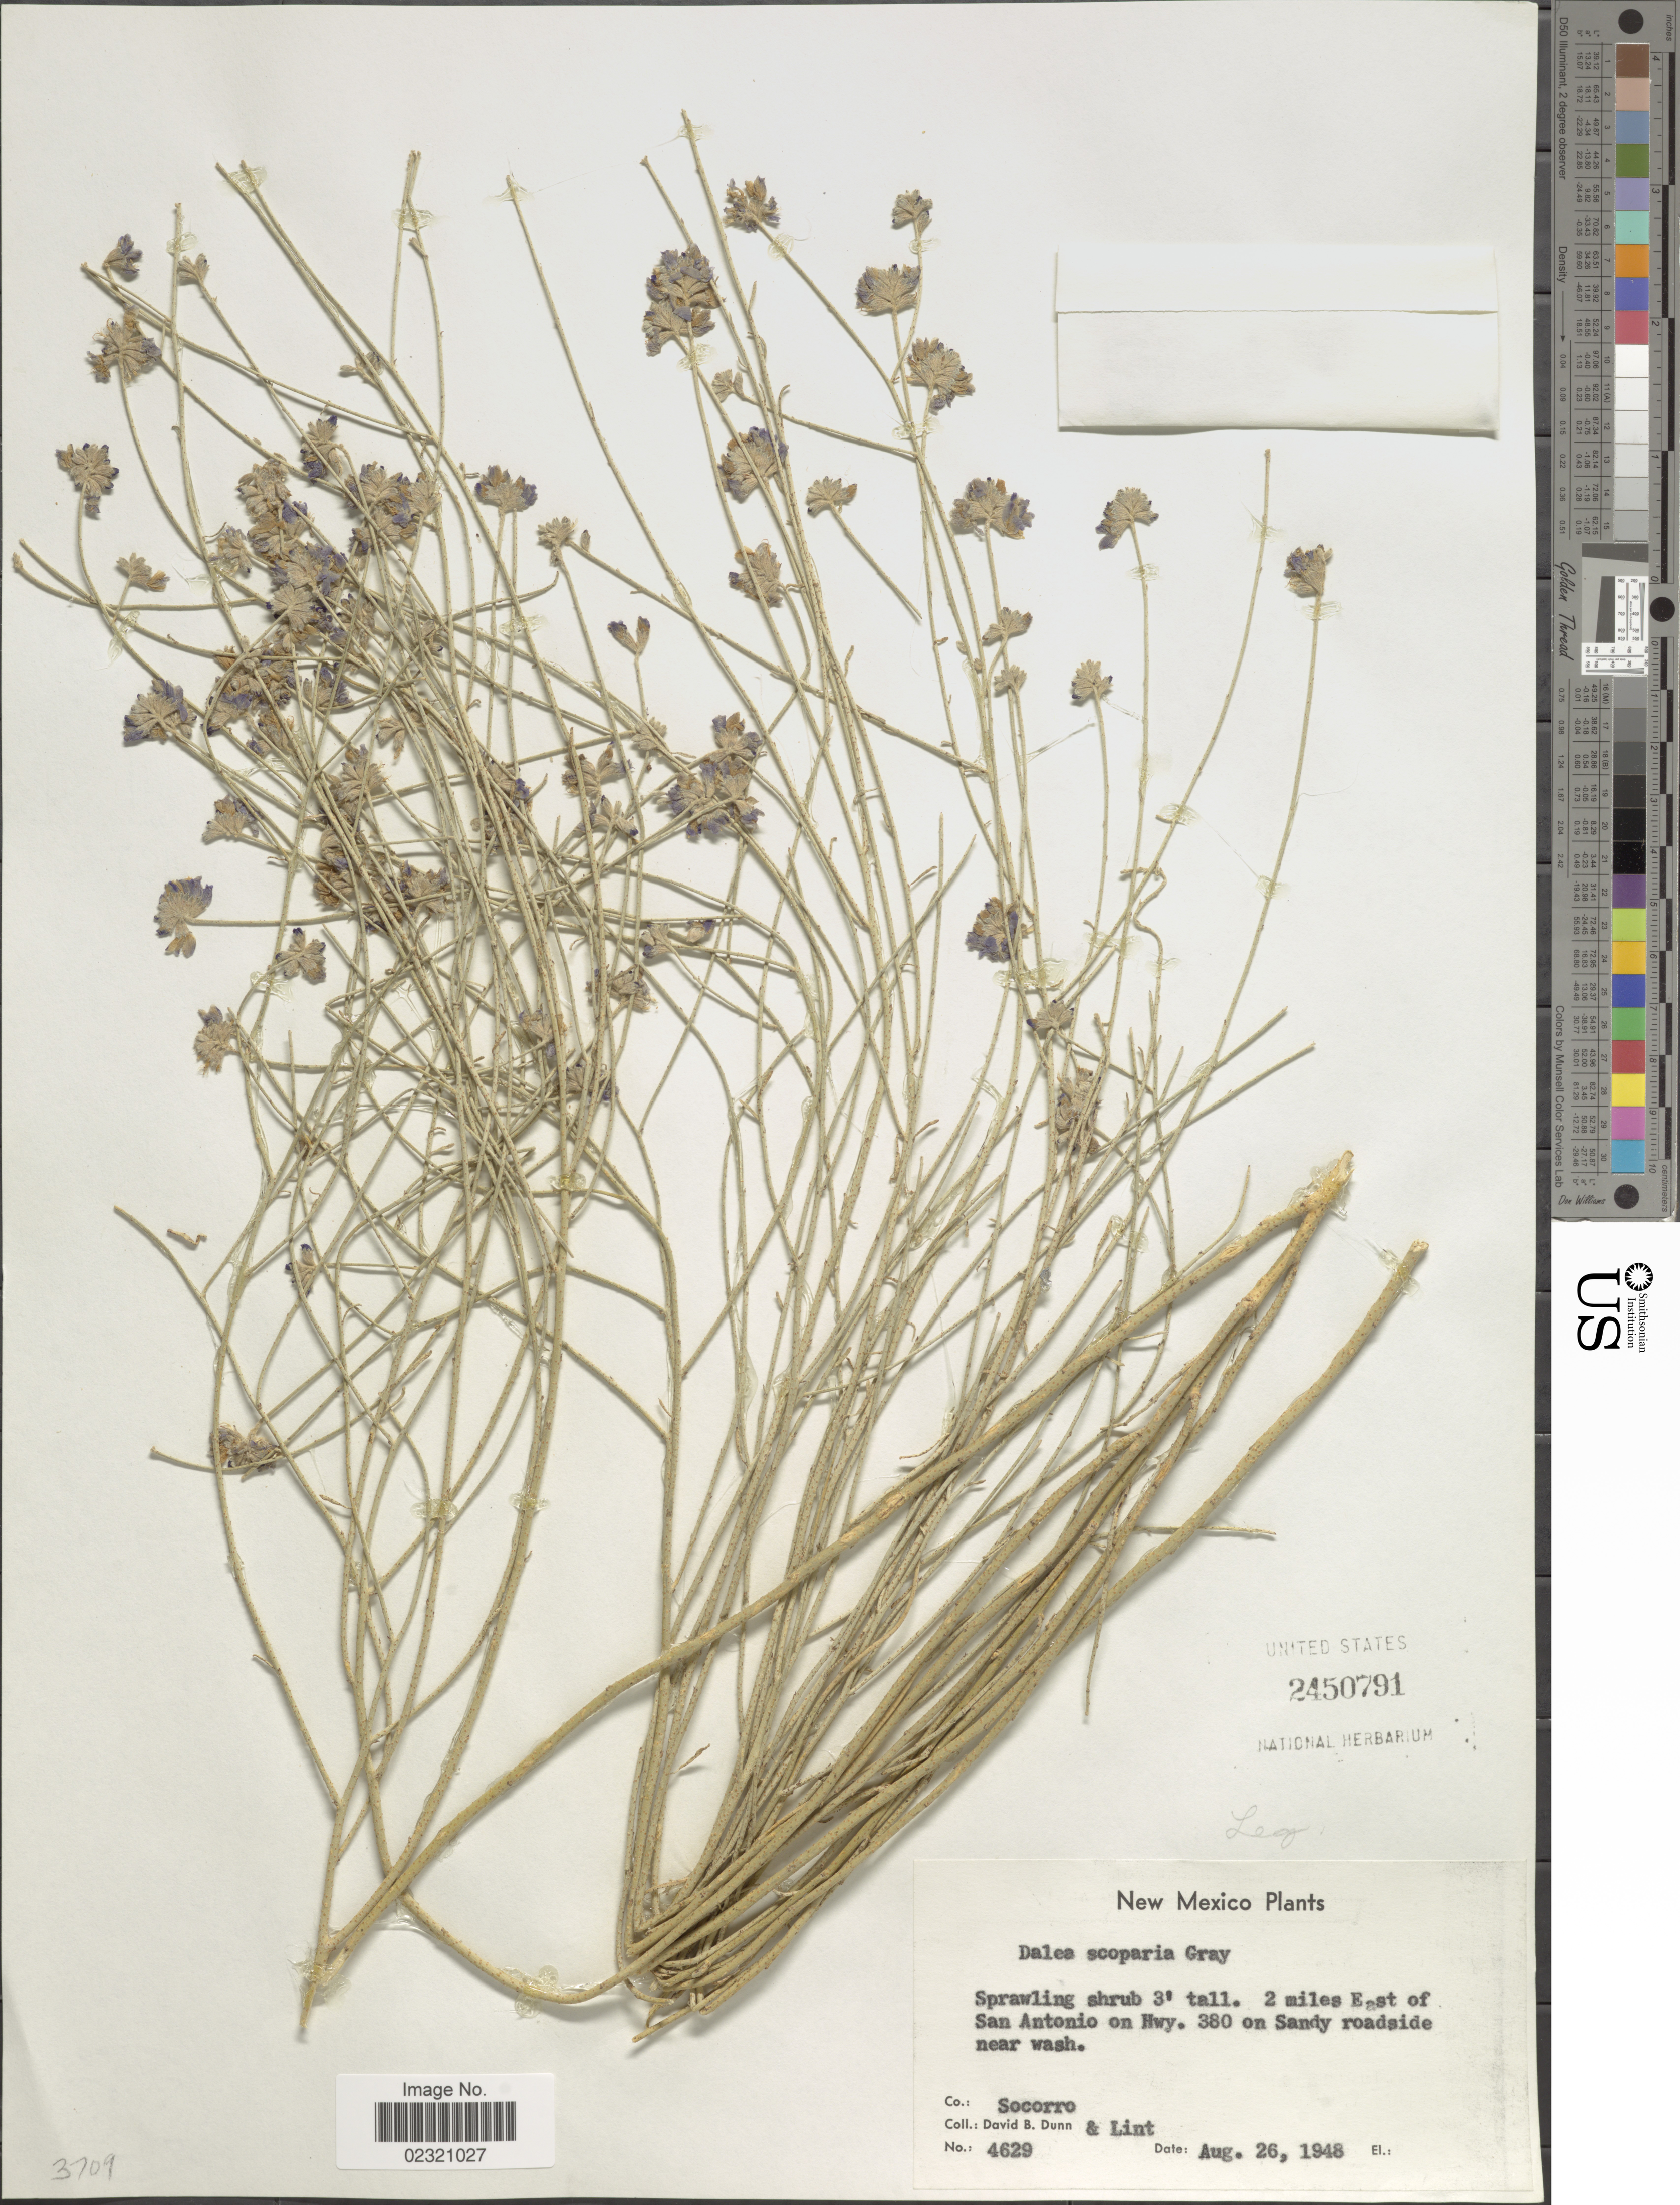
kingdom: Plantae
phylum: Tracheophyta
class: Magnoliopsida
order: Fabales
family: Fabaceae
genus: Psorothamnus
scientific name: Psorothamnus scoparius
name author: (A. Gray) Rydb.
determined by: Strong, M. T., (US), Smithsonian Institution - National Museum of Natural History (UNITED STATES)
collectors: D. B. Dunn & -. Lint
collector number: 4629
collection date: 1948-08-26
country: United States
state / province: New Mexico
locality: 2 miles east of San Antonio on Hwy. 380. Co. Socorro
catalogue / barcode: US 2450791